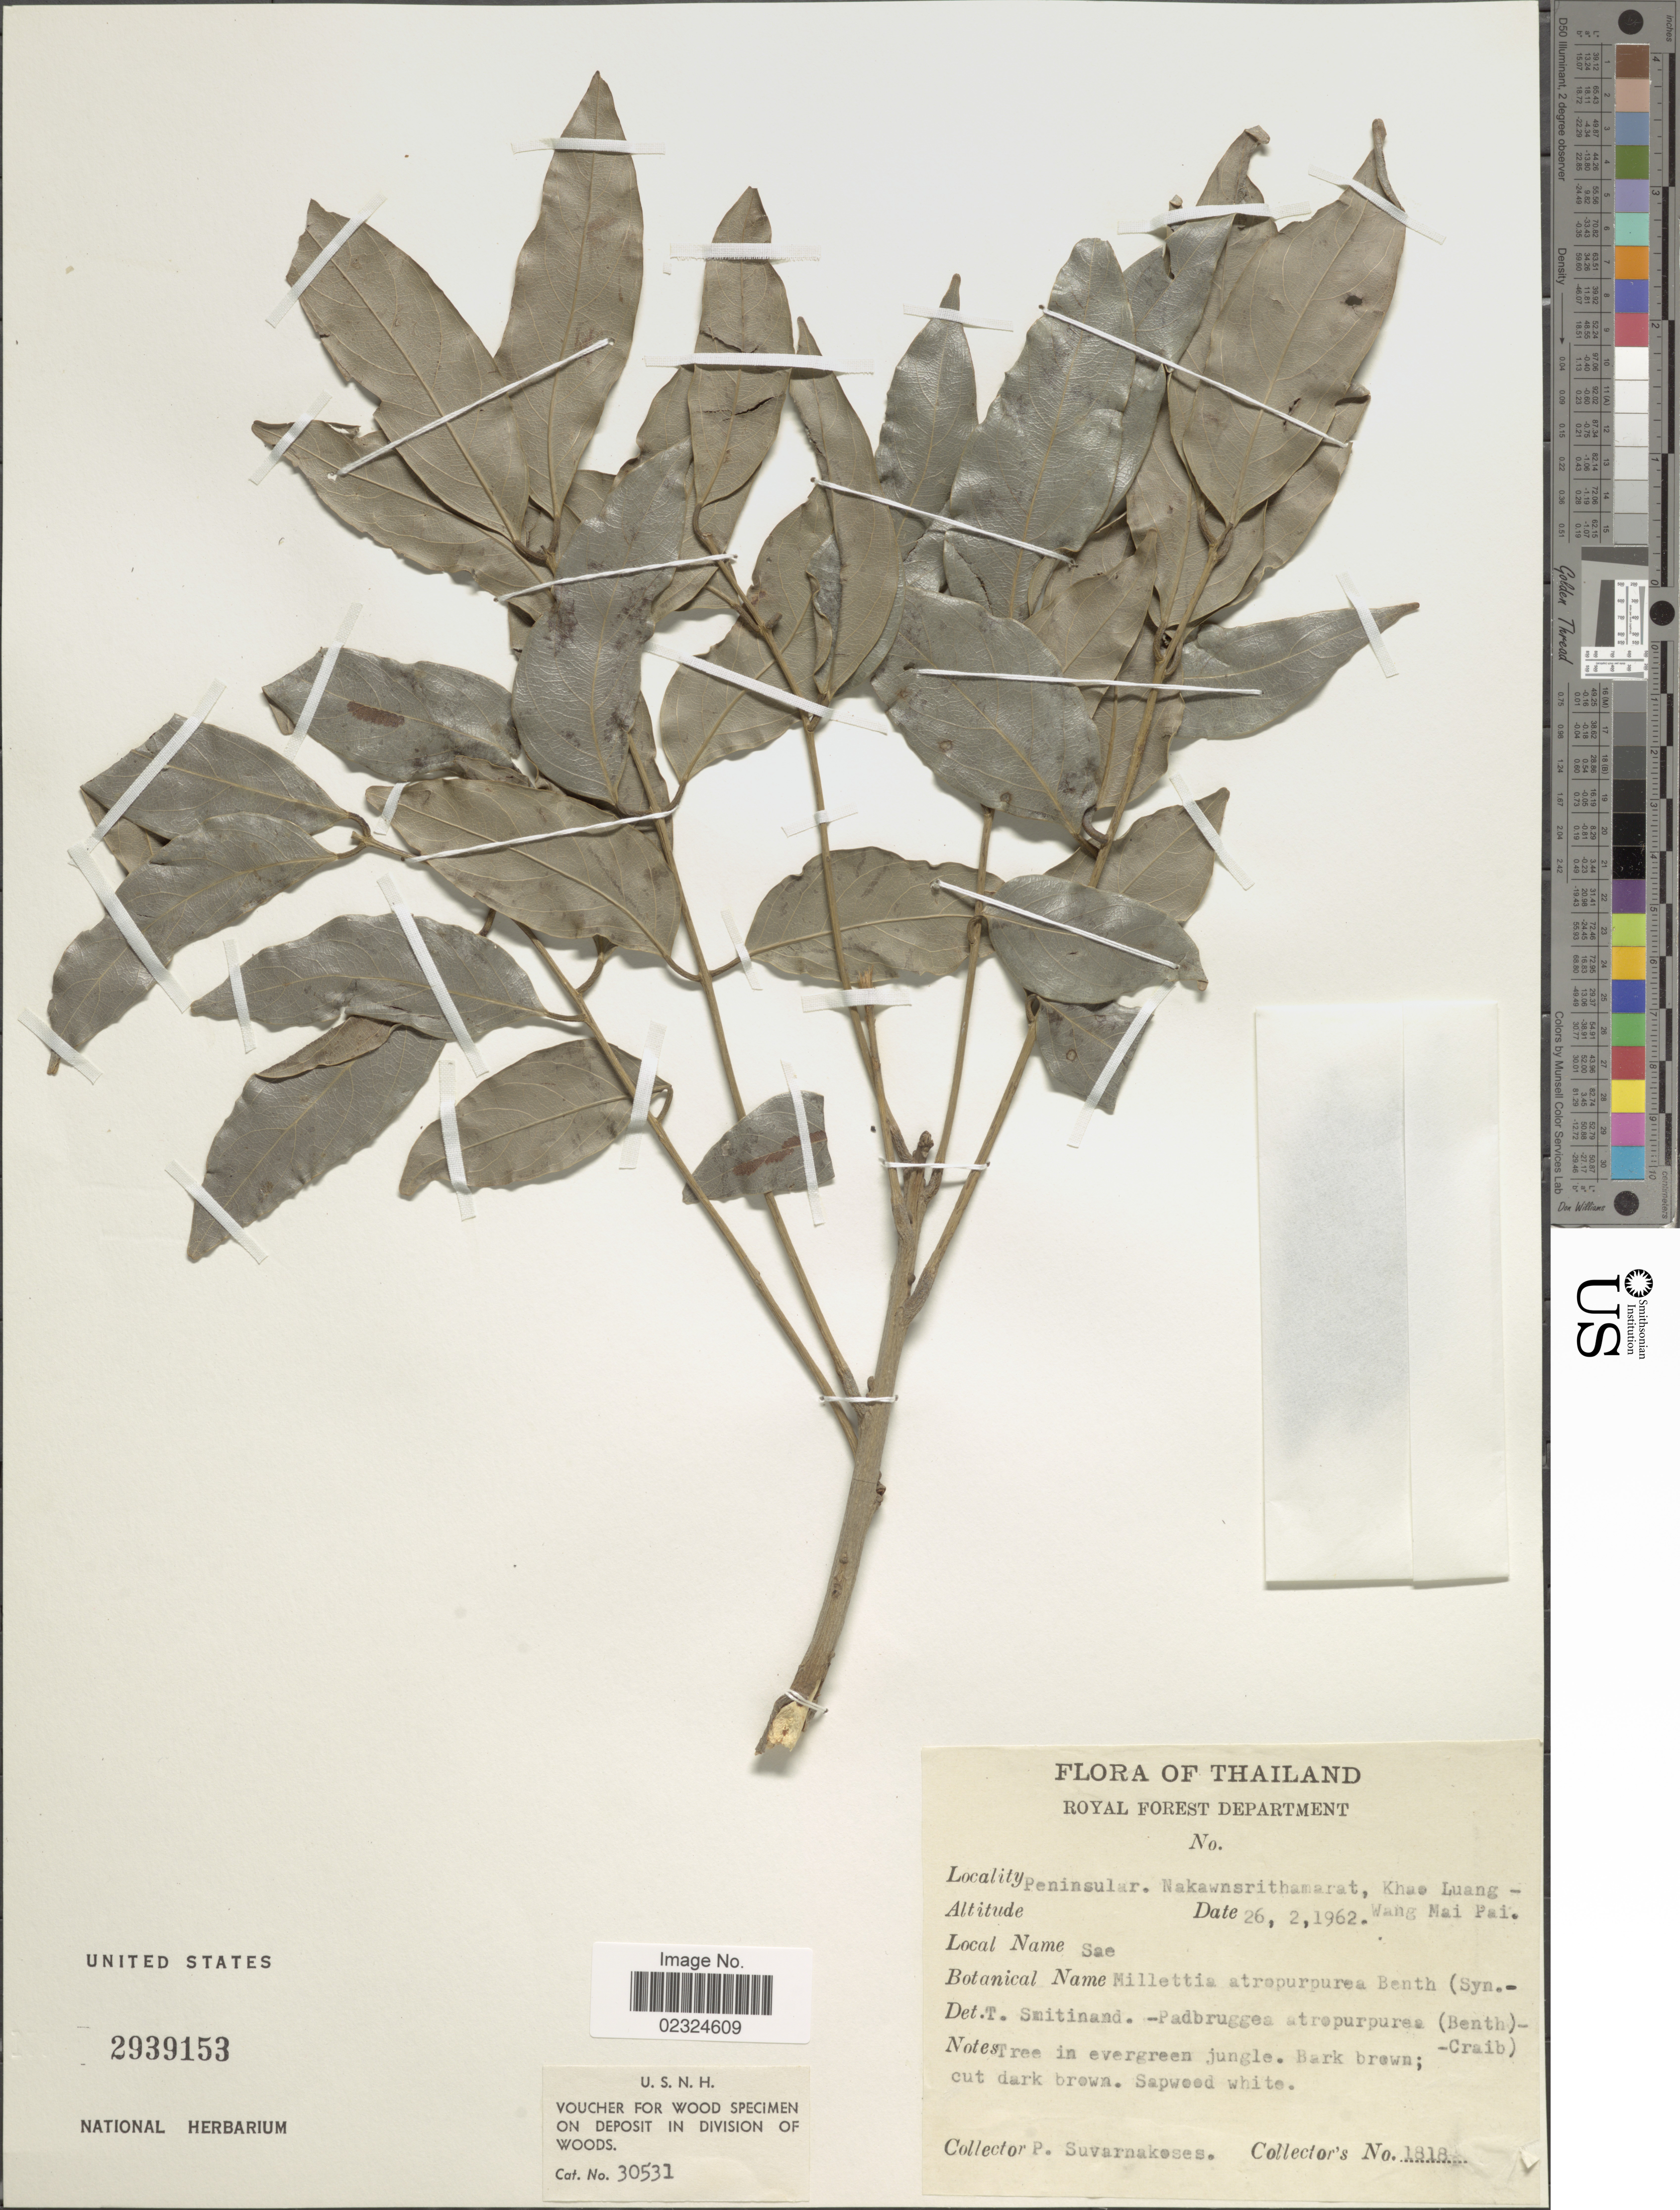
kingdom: Plantae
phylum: Tracheophyta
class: Magnoliopsida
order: Fabales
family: Fabaceae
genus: Adinobotrys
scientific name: Adinobotrys atropurpureus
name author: (Wall.) Dunn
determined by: Strong, Mark T., (BOT), Smithsonian Institution - National Museum of Natural History (UNITED STATES)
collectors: P. Suvarnakoses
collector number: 1818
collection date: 1962-02-26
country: Thailand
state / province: Nakhon Si Thammarat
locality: Peninsular. Nakawnsrithamarat, Khao Luang - Wang Mai Pai.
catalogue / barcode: US 2939153